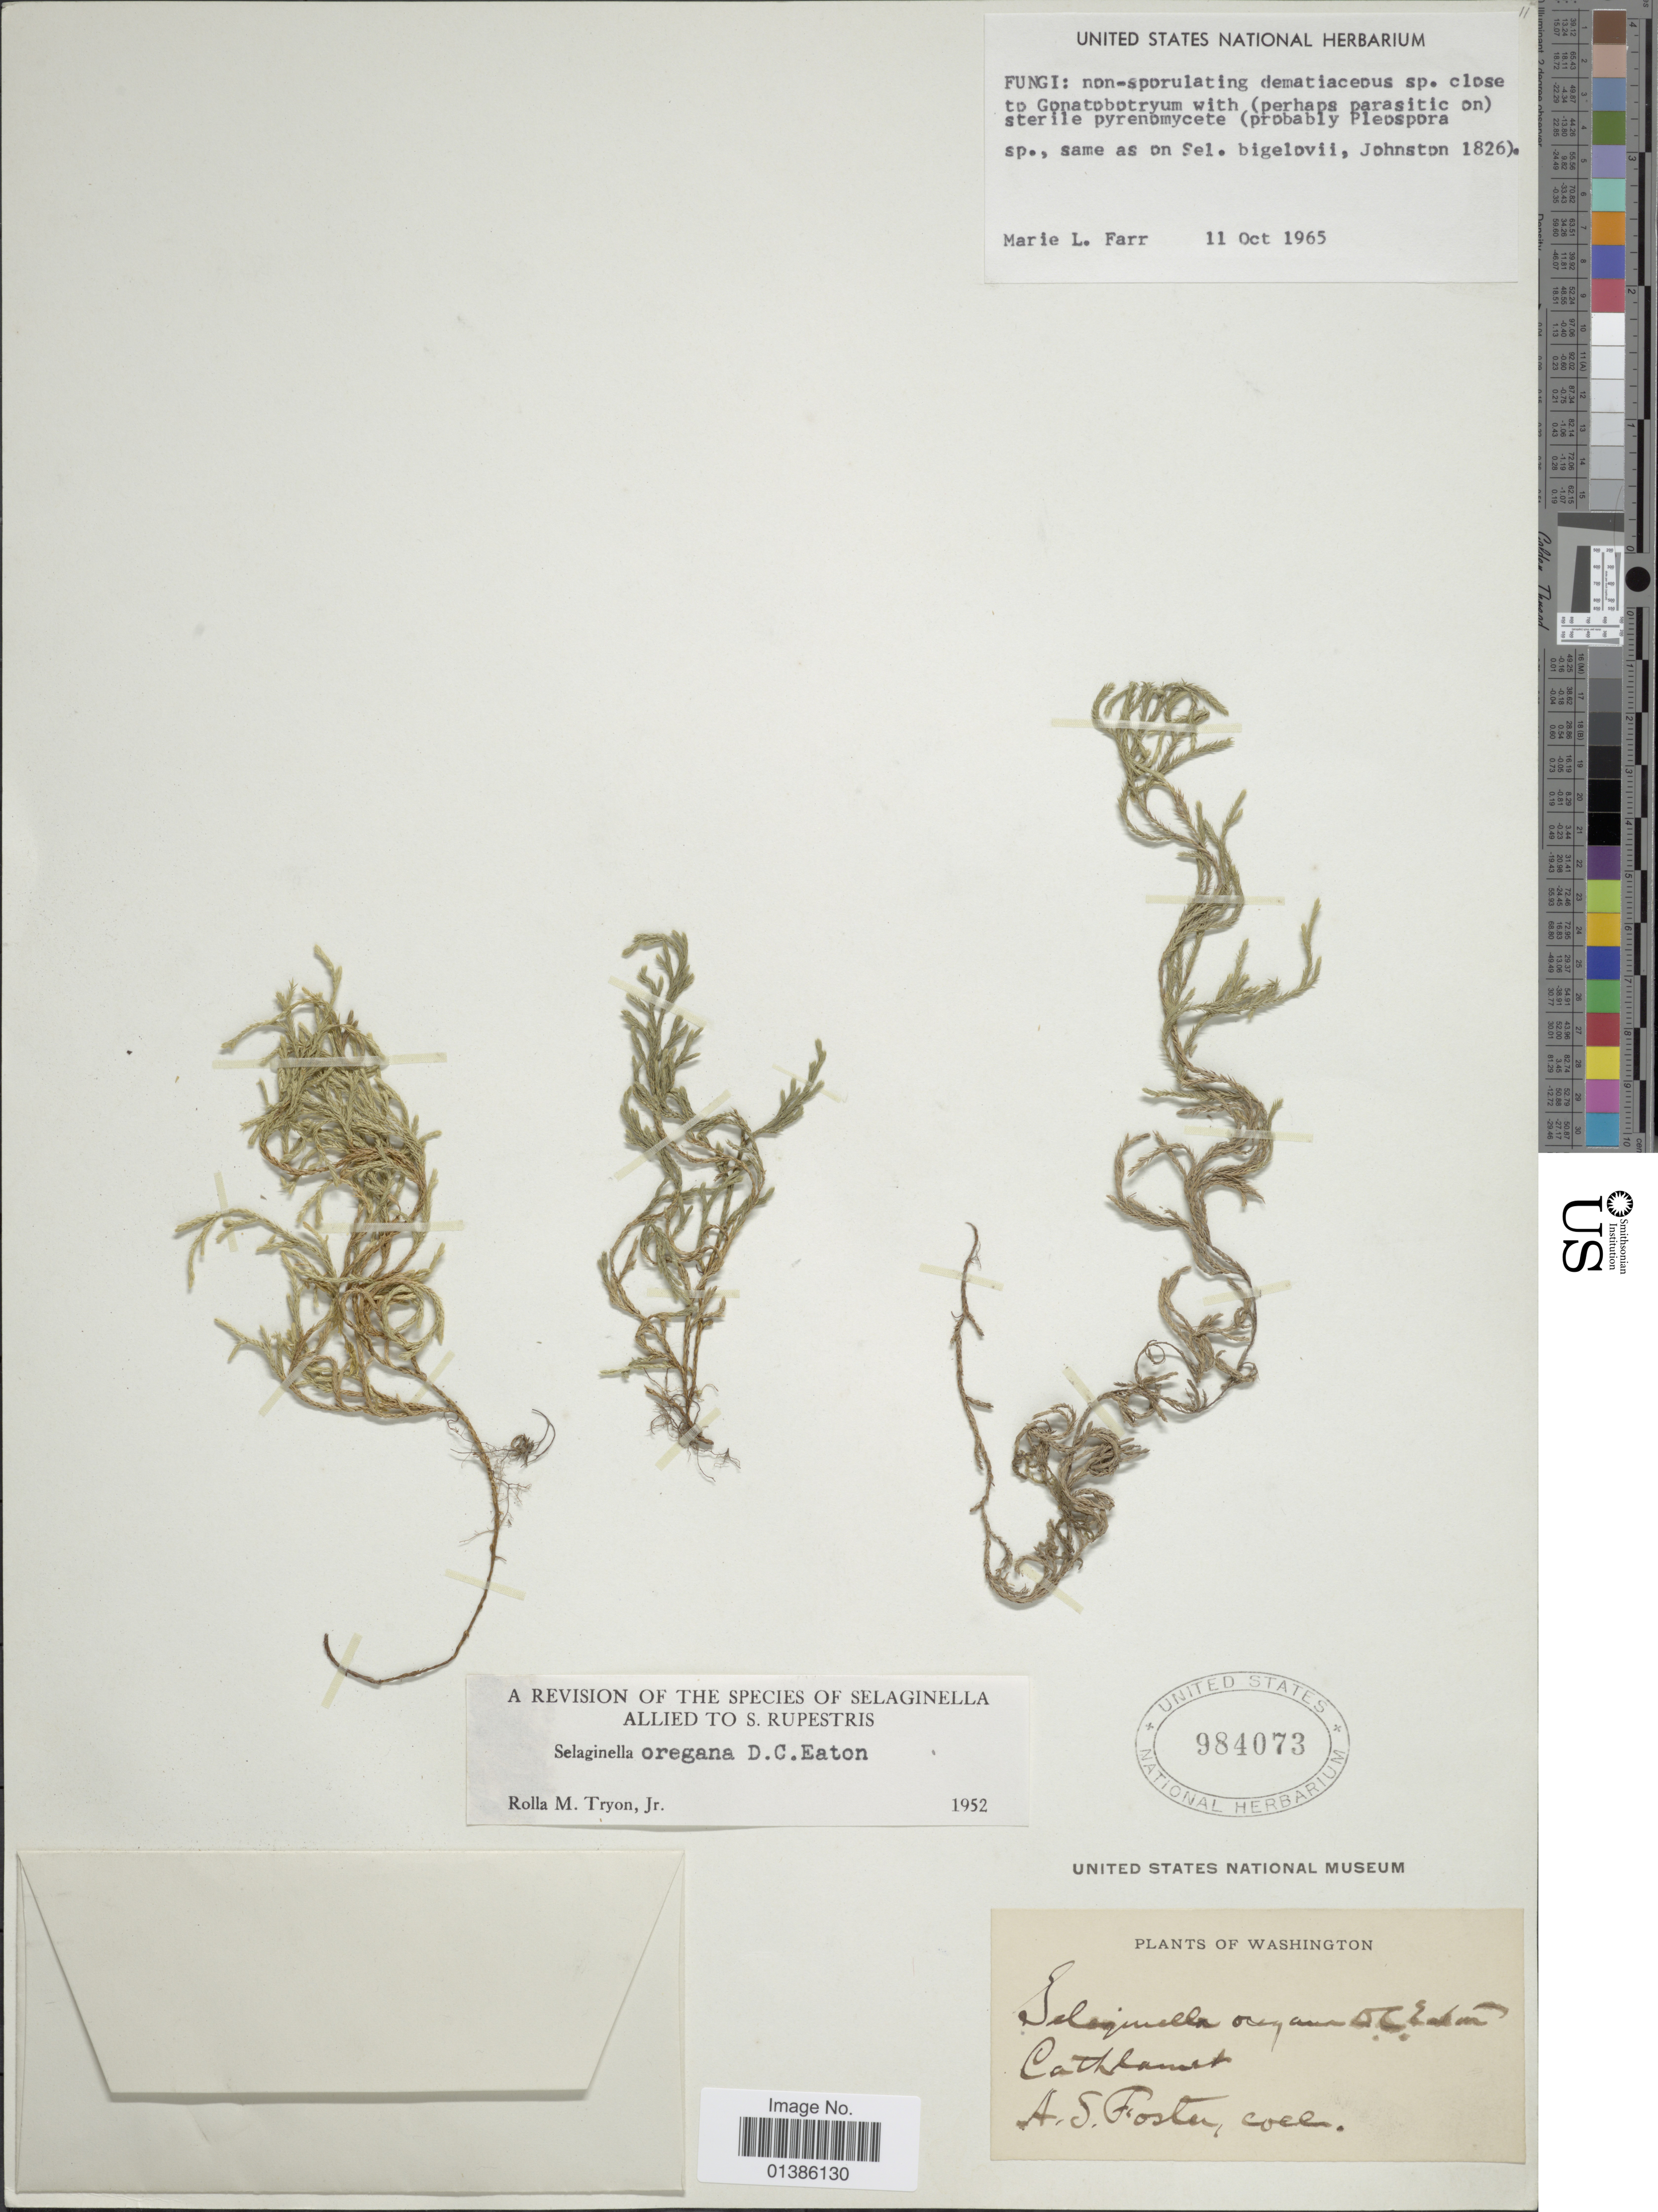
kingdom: Plantae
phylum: Tracheophyta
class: Lycopodiopsida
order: Selaginellales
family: Selaginellaceae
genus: Selaginella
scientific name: Selaginella oregana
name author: D.C. Eaton ex S. Watson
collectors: A. S. Foster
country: United States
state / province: Washington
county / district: Wahkiakum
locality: Cathlamet.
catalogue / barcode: US 984073